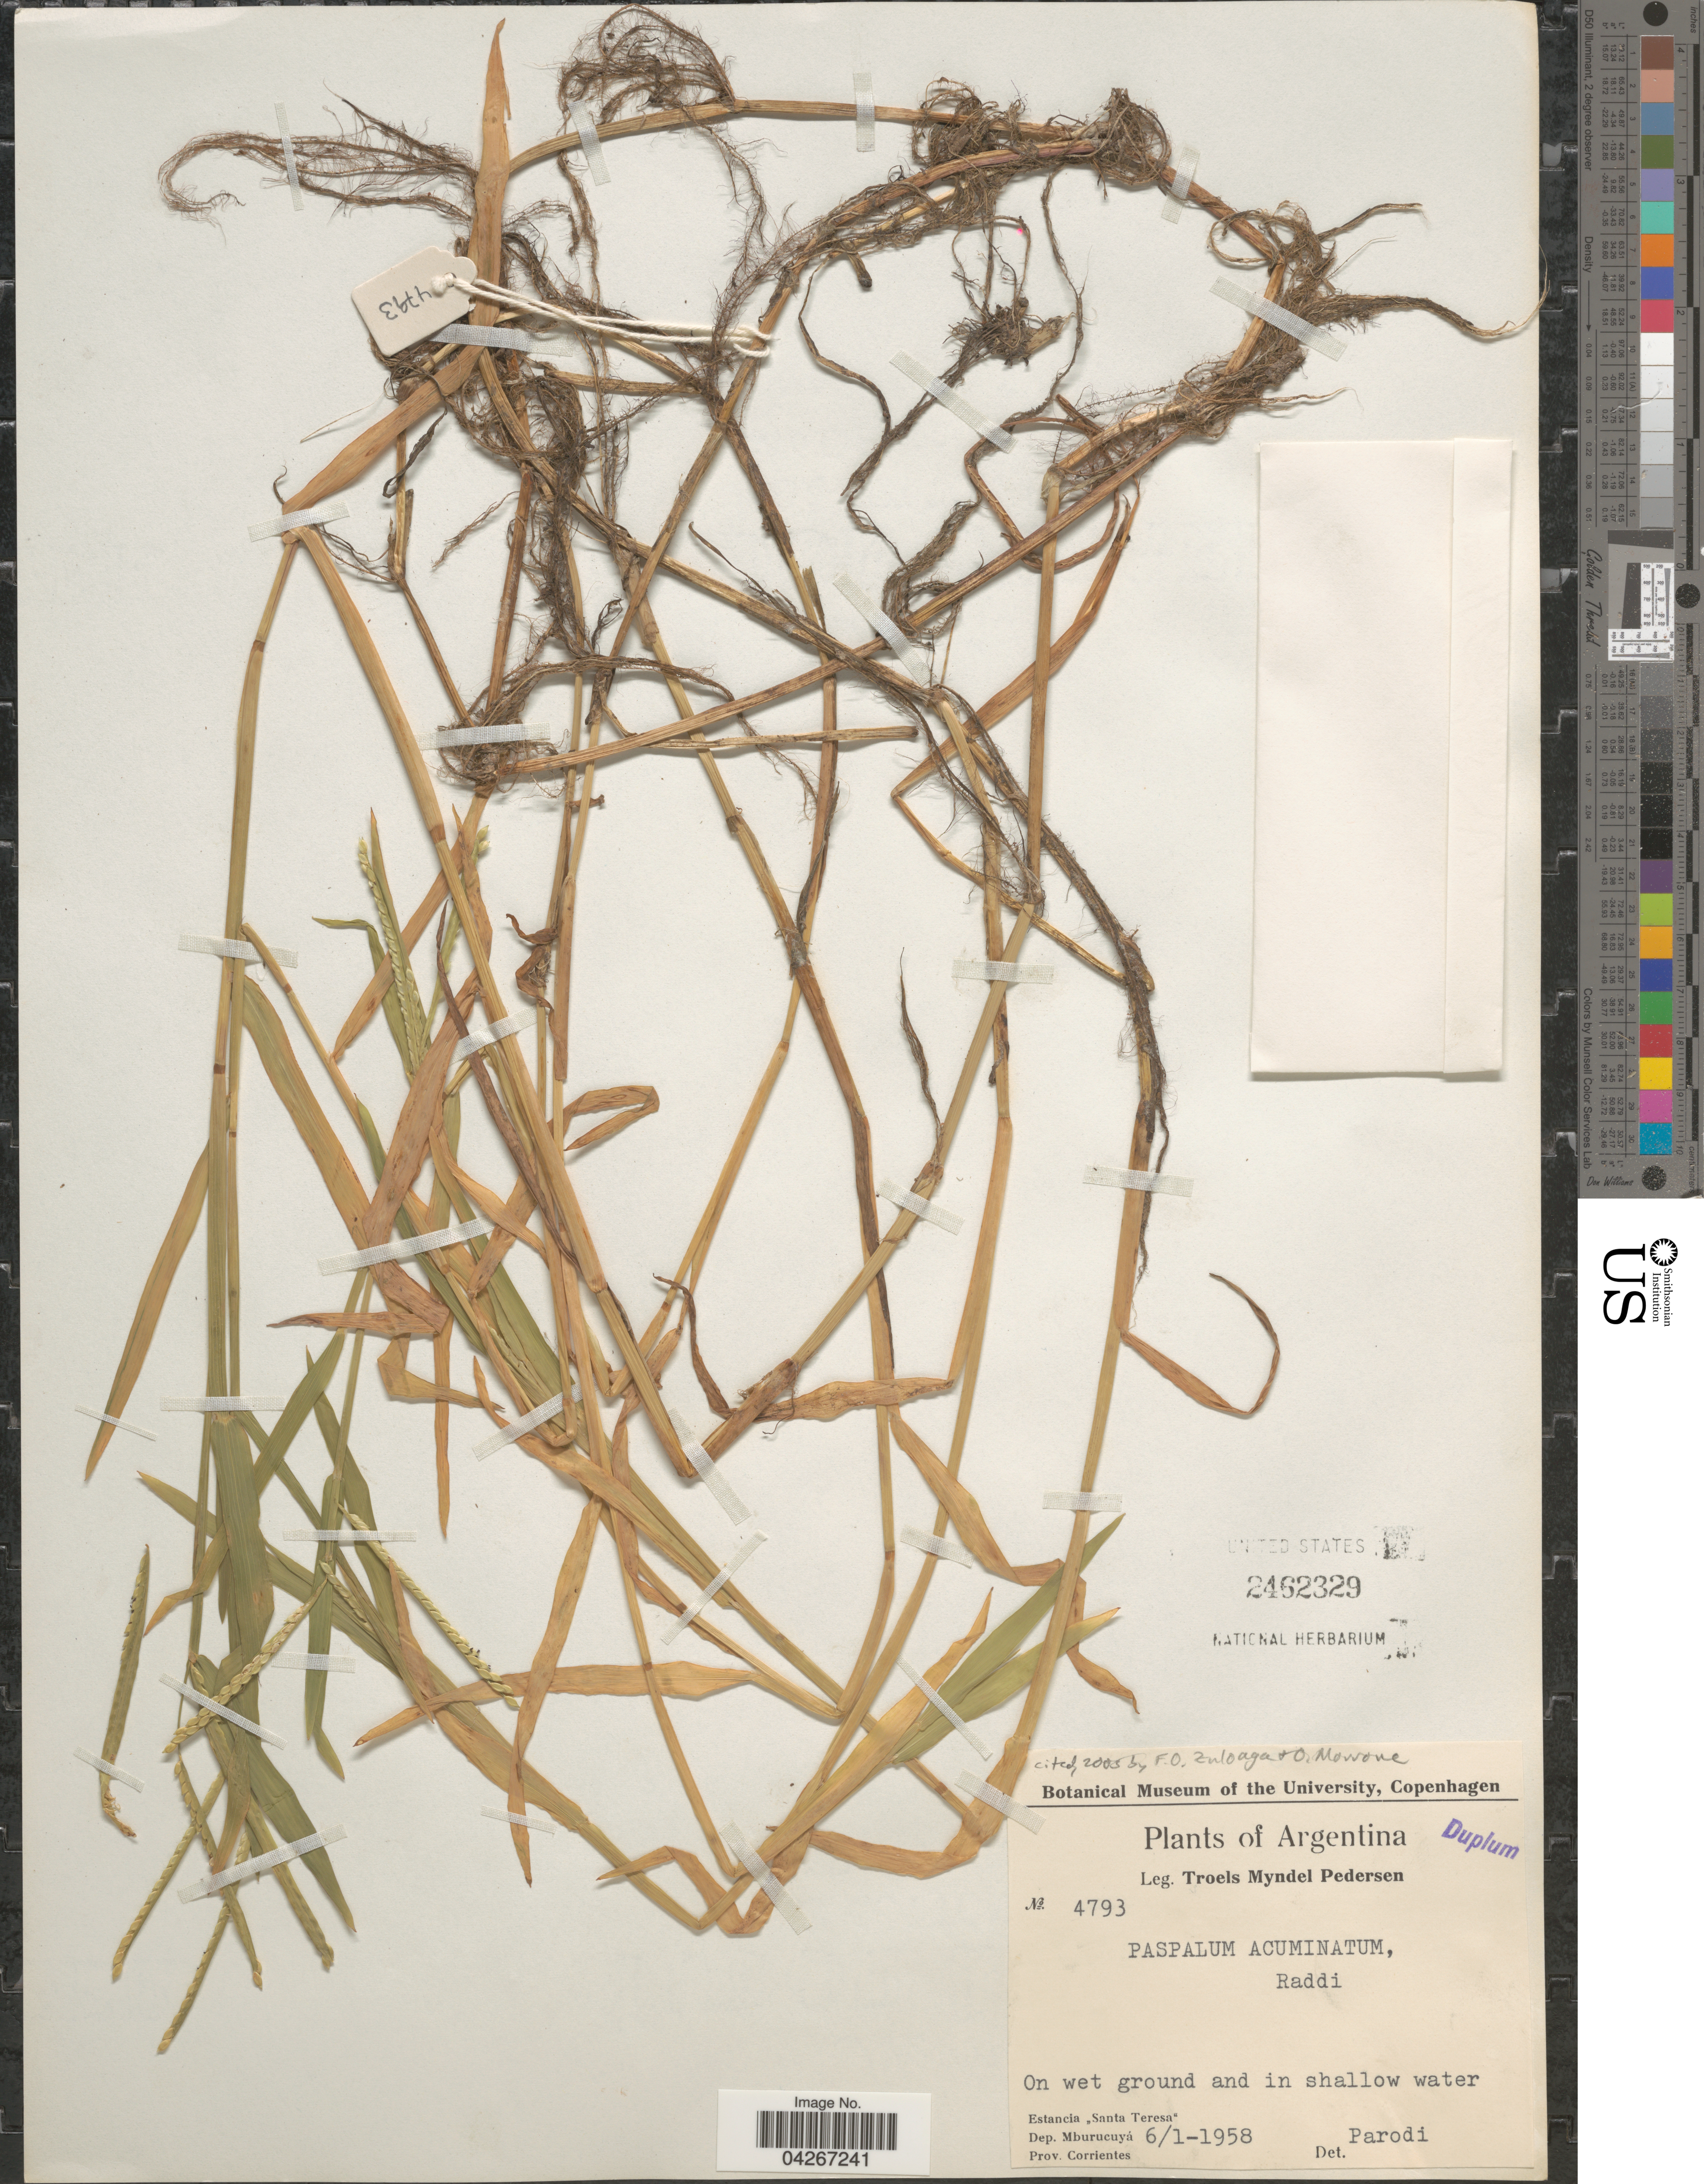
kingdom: Plantae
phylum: Tracheophyta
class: Liliopsida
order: Poales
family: Poaceae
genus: Paspalum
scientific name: Paspalum acuminatum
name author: Raddi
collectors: T. Pederson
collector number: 4793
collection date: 1958-01-06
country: Argentina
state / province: Corrientes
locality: Estancia "Santa Teresa". Dep. Mburucuyá.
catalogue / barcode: US 2462329